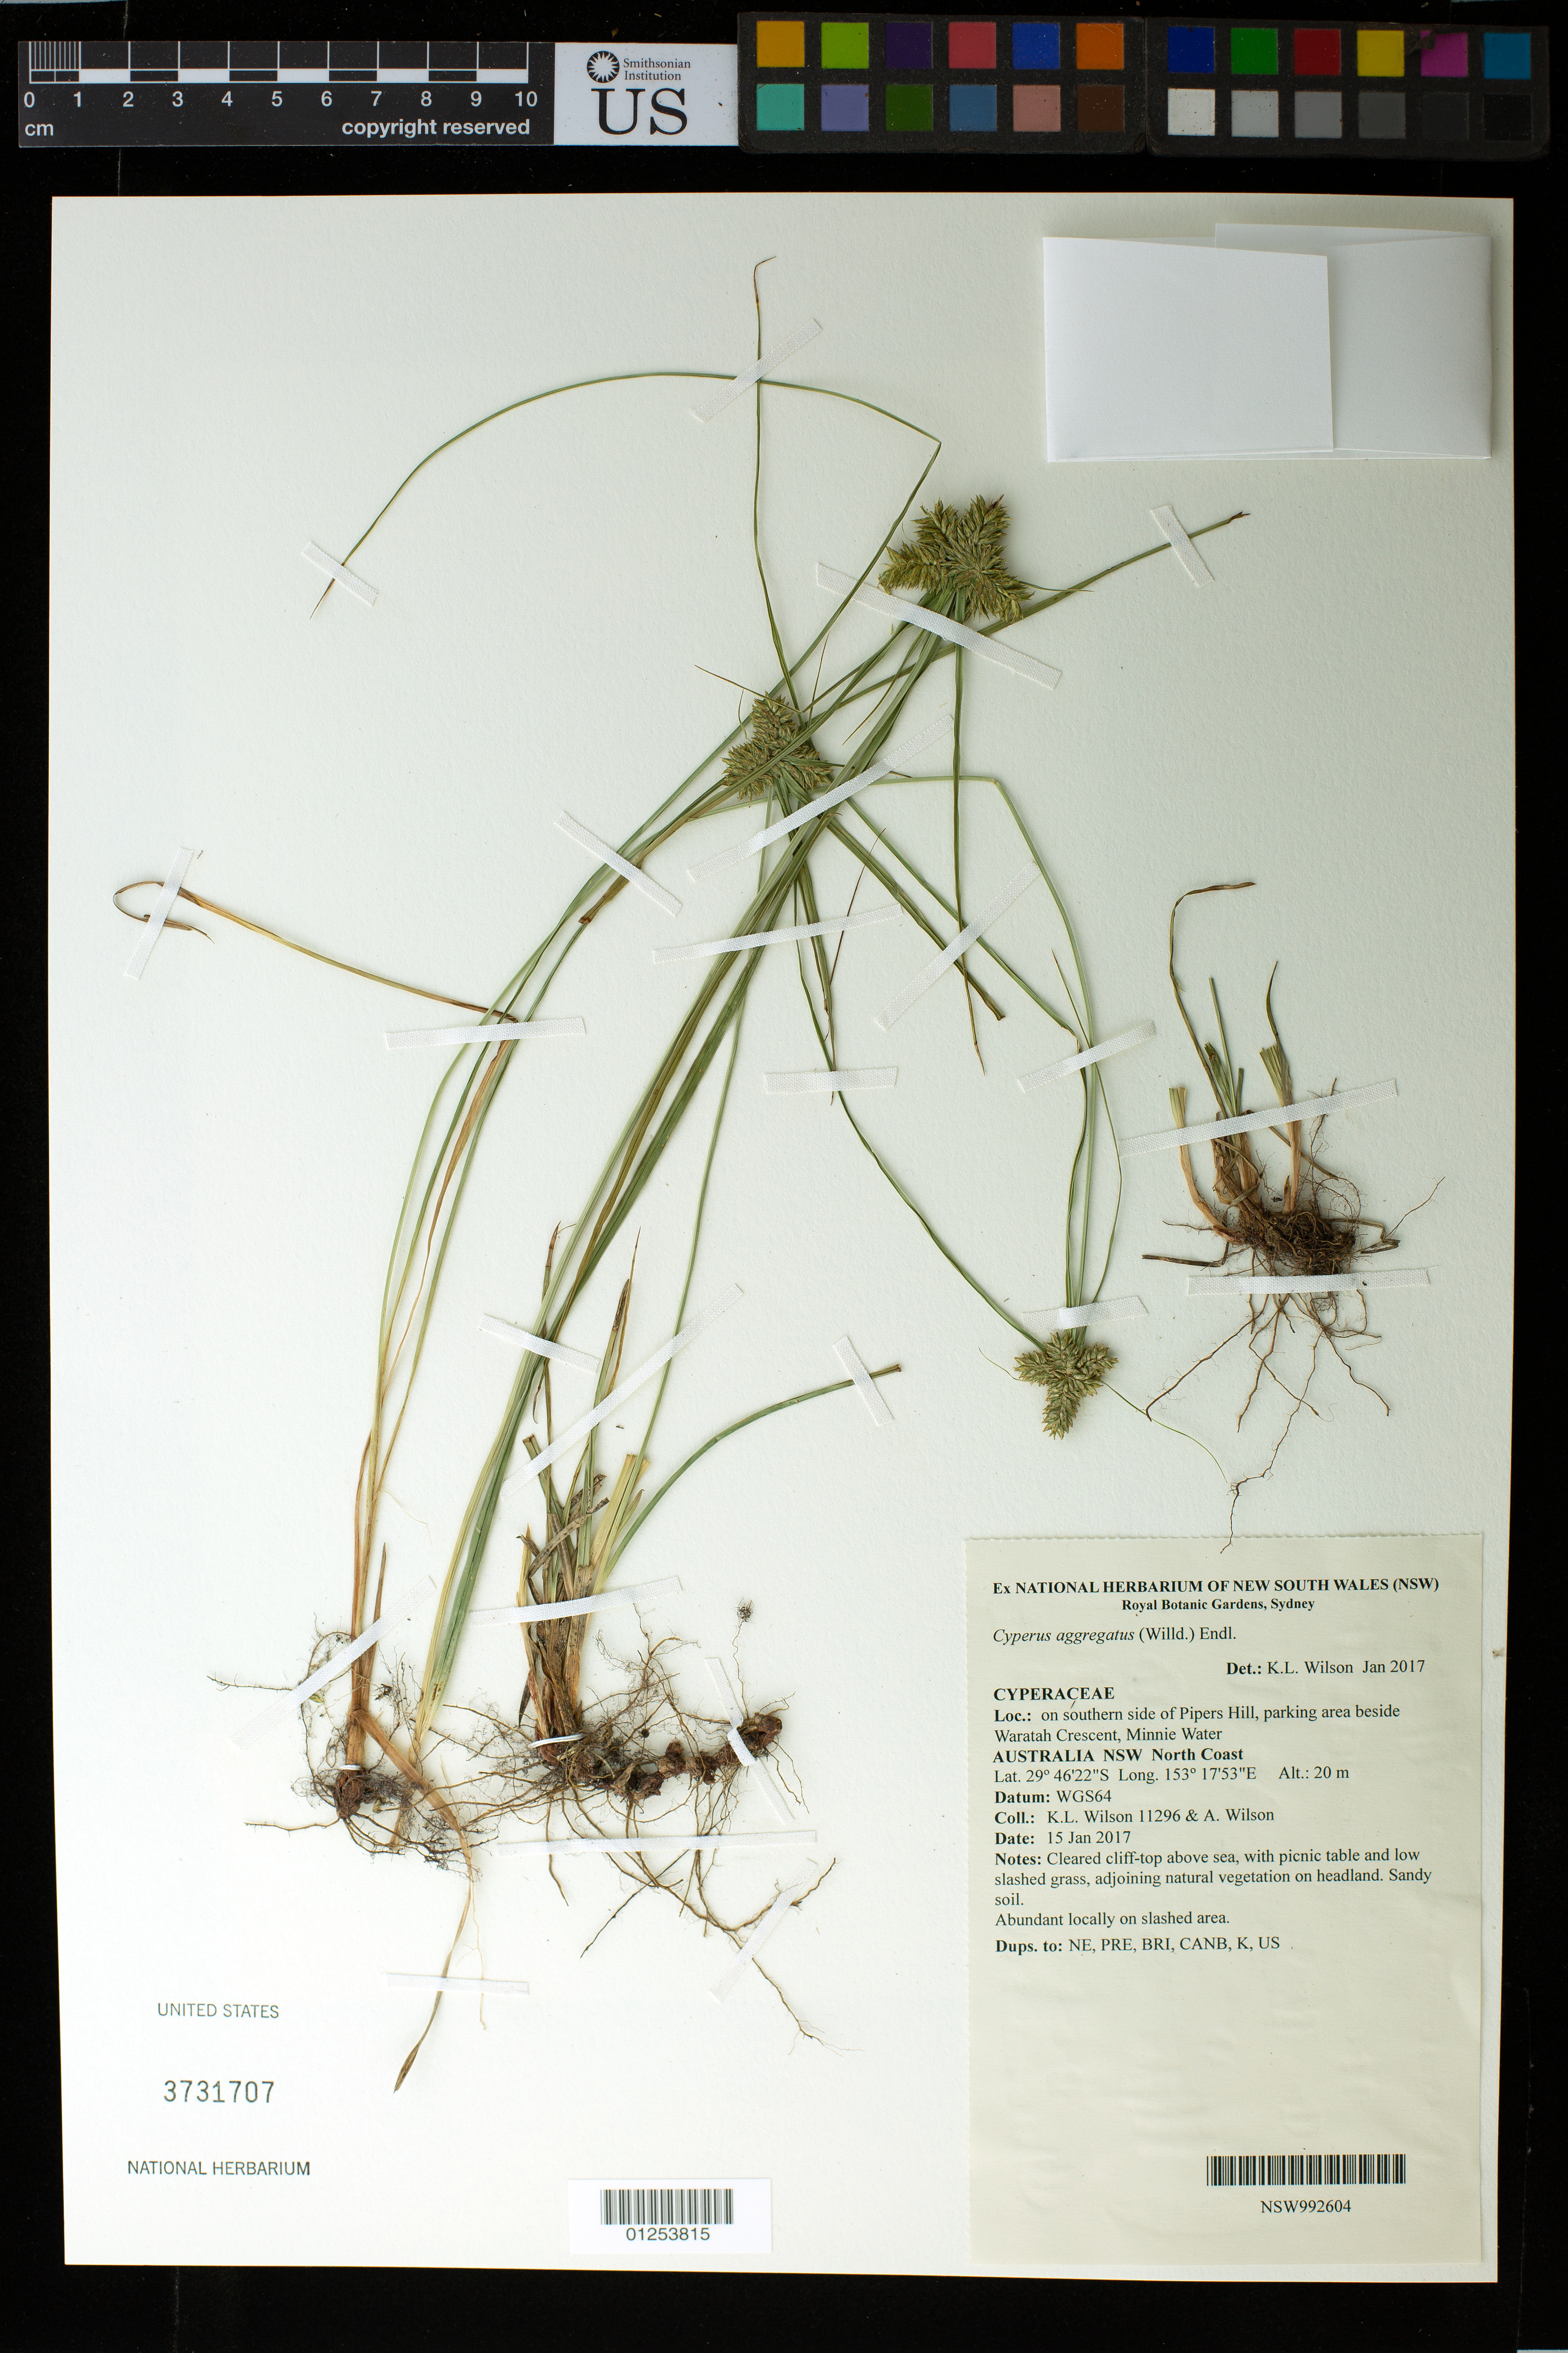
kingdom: Plantae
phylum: Tracheophyta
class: Liliopsida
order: Poales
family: Cyperaceae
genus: Cyperus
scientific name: Cyperus aggregatus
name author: (Willd.) Endl.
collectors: K. L. Wilson & A. Wilson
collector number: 11296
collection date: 2017-01-15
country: Australia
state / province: New South Wales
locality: On southern side of Pipers Hill, parking area beside Waratah Crescent, Minnie Water.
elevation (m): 20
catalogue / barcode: US 3731707